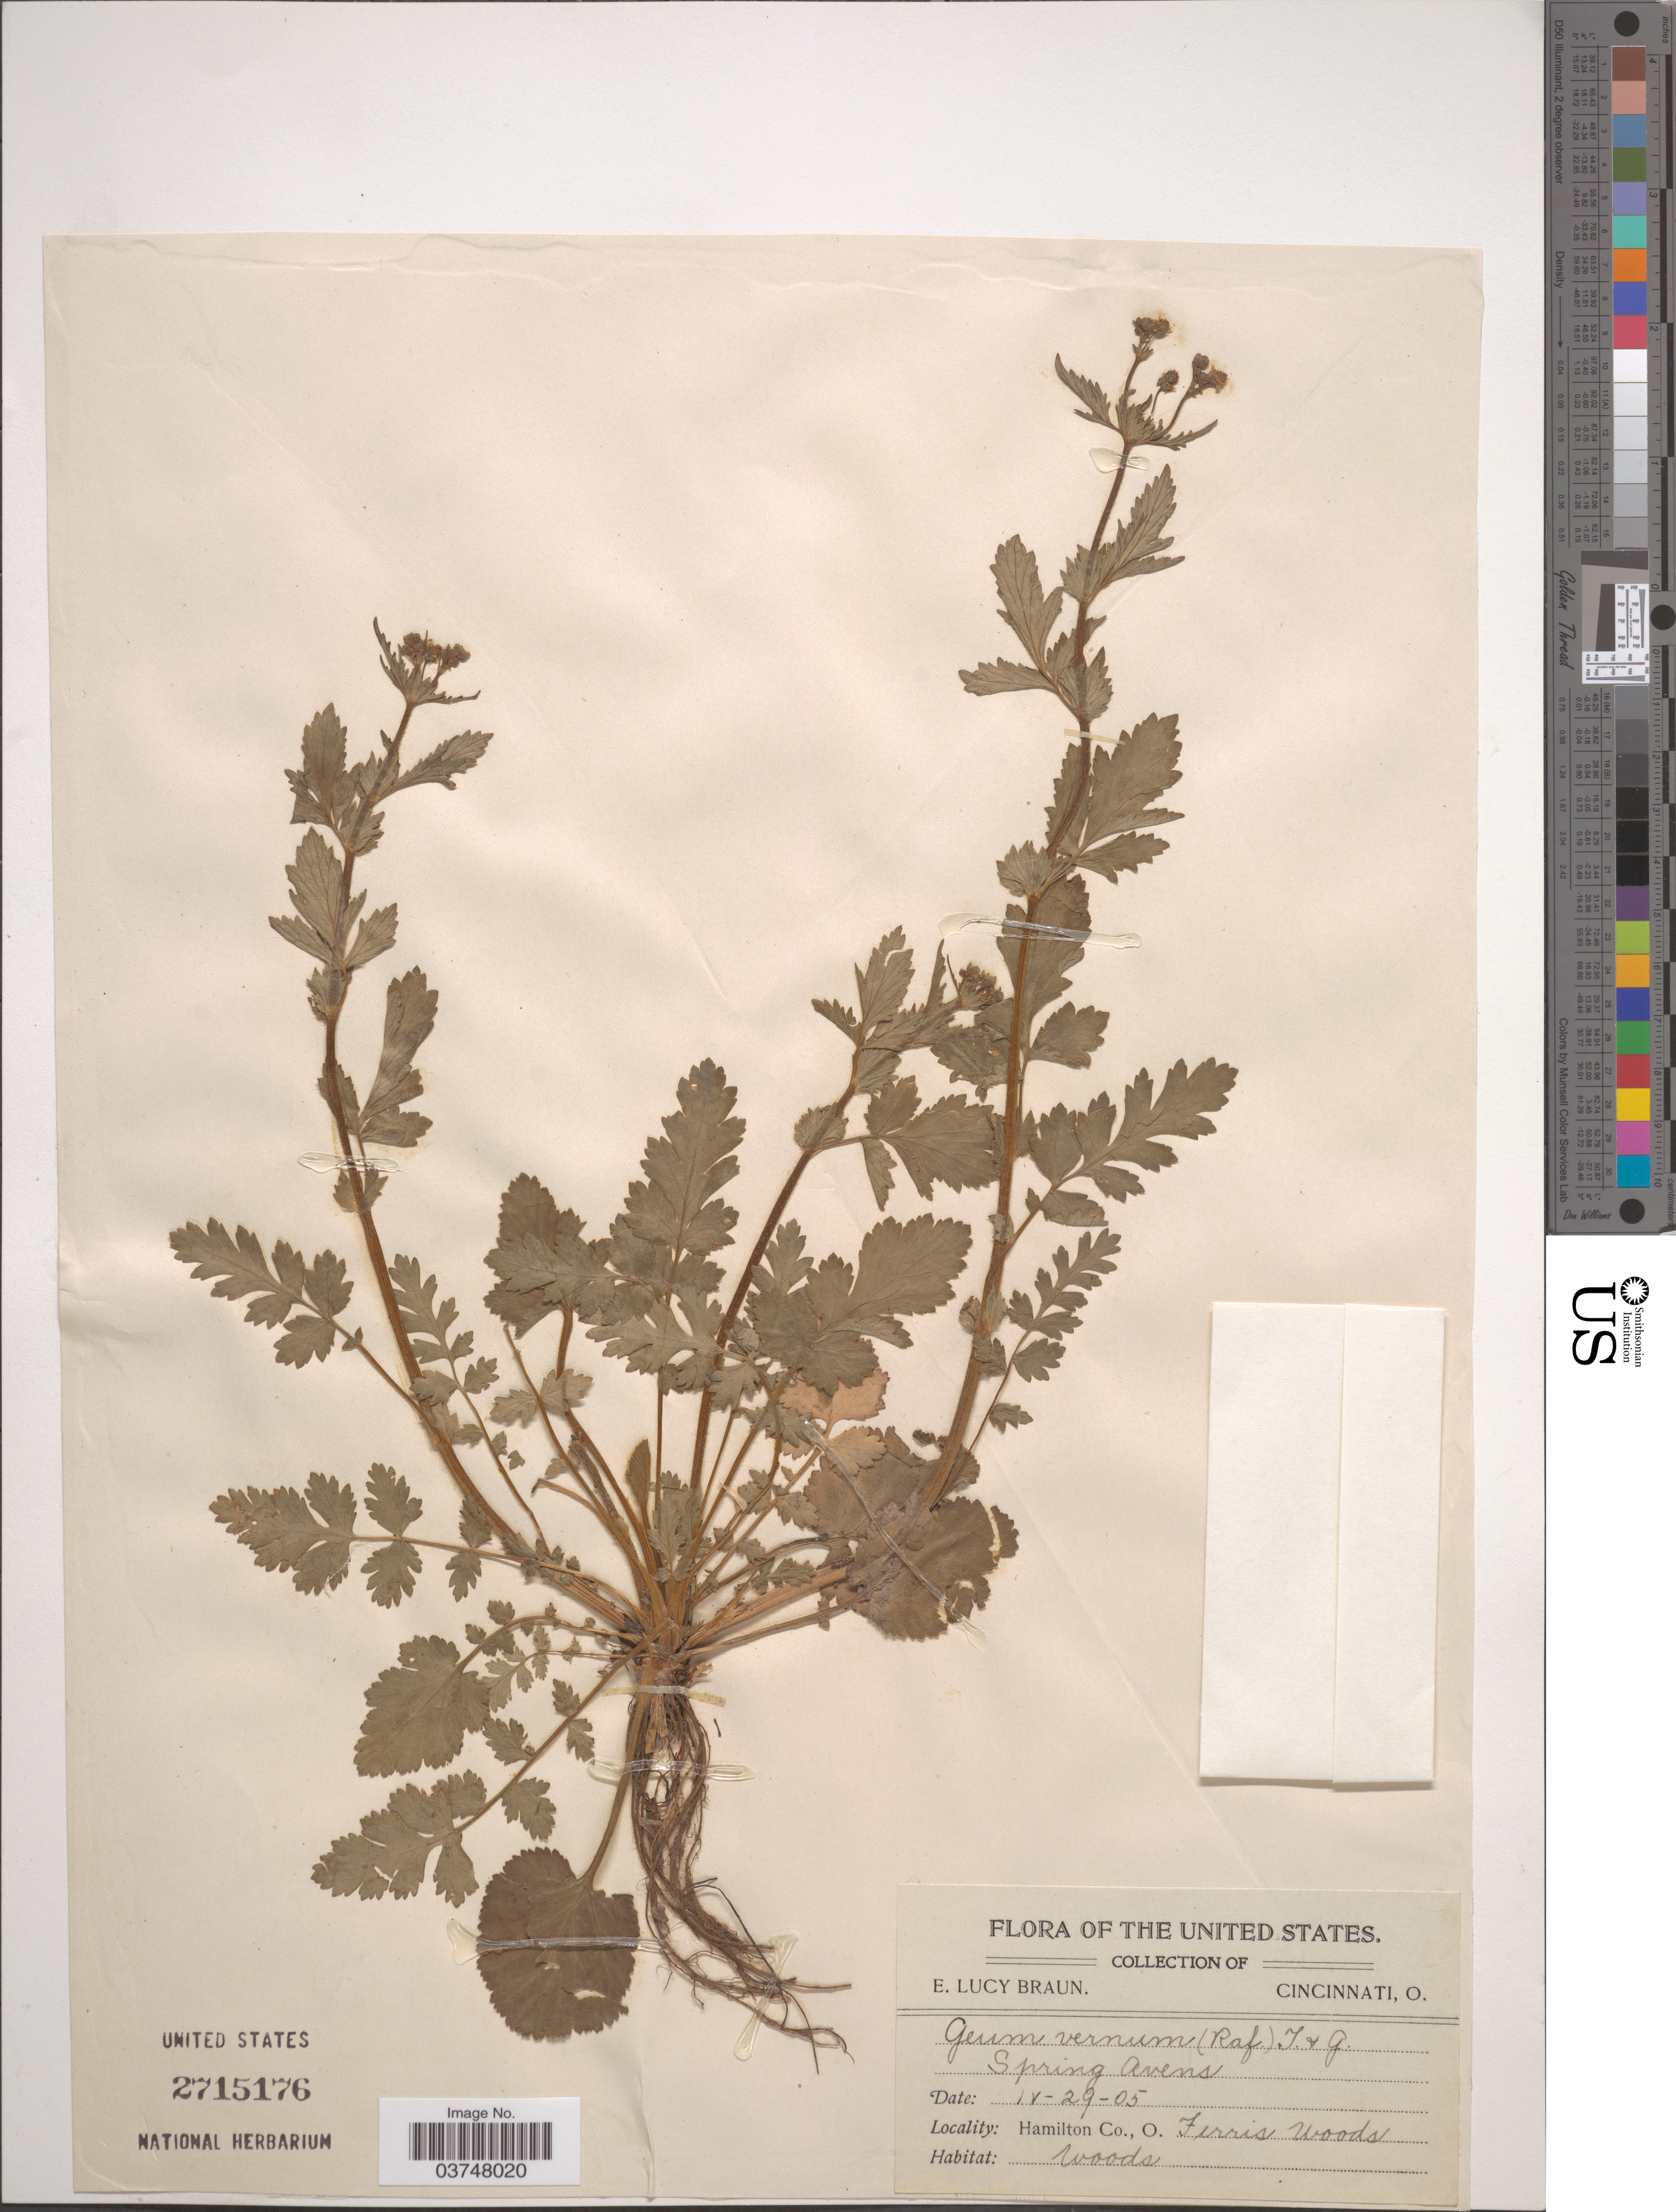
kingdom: Plantae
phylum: Tracheophyta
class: Magnoliopsida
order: Rosales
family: Rosaceae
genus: Geum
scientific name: Geum vernum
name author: (Raf.) Torr. & A. Gray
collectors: E. L. Braun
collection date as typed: Transcribed d/m/y: 29/4/5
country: United States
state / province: Ohio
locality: Hamilton Co. Ferris woods. Spring Avens.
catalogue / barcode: US 2715176